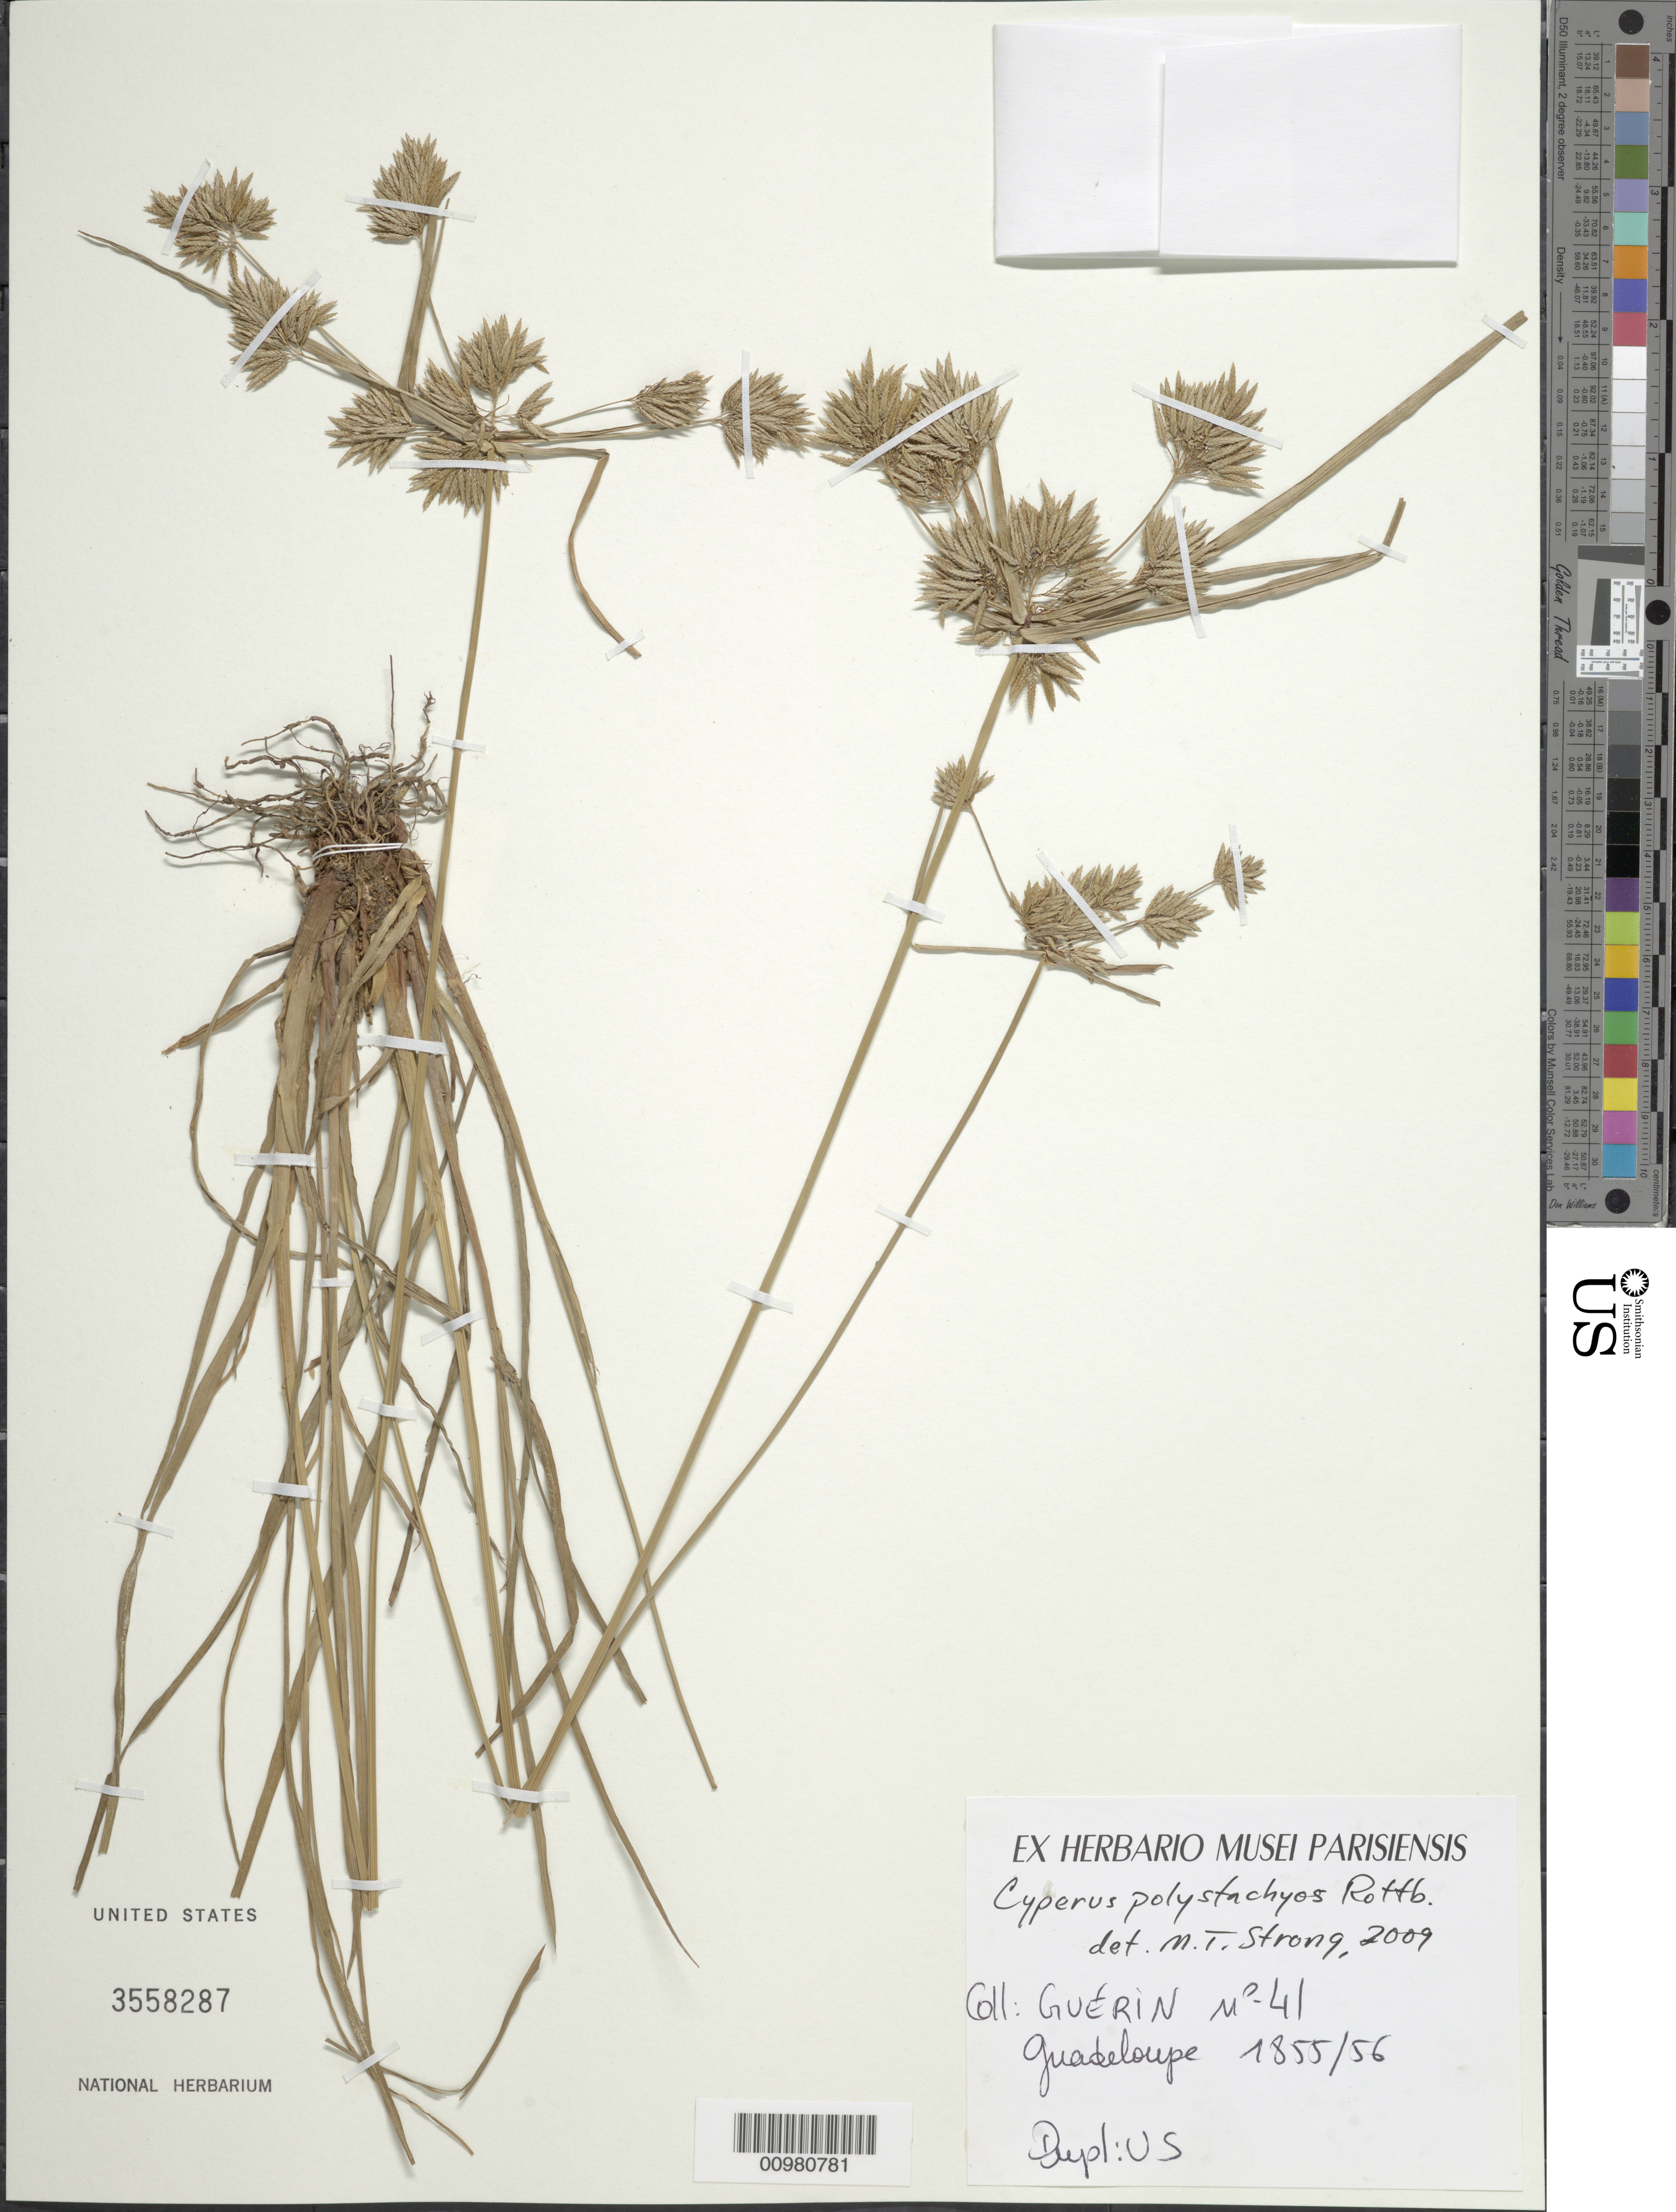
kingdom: Plantae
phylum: Tracheophyta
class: Liliopsida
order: Poales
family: Cyperaceae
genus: Cyperus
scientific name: Cyperus polystachyos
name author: Rottb.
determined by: Strong, M. T., (US), Smithsonian Institution - National Museum of Natural History (UNITED STATES)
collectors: J. B. Guérin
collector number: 41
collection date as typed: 1855 to -- --- 1856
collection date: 1855/1856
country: Guadeloupe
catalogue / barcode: US 3558287